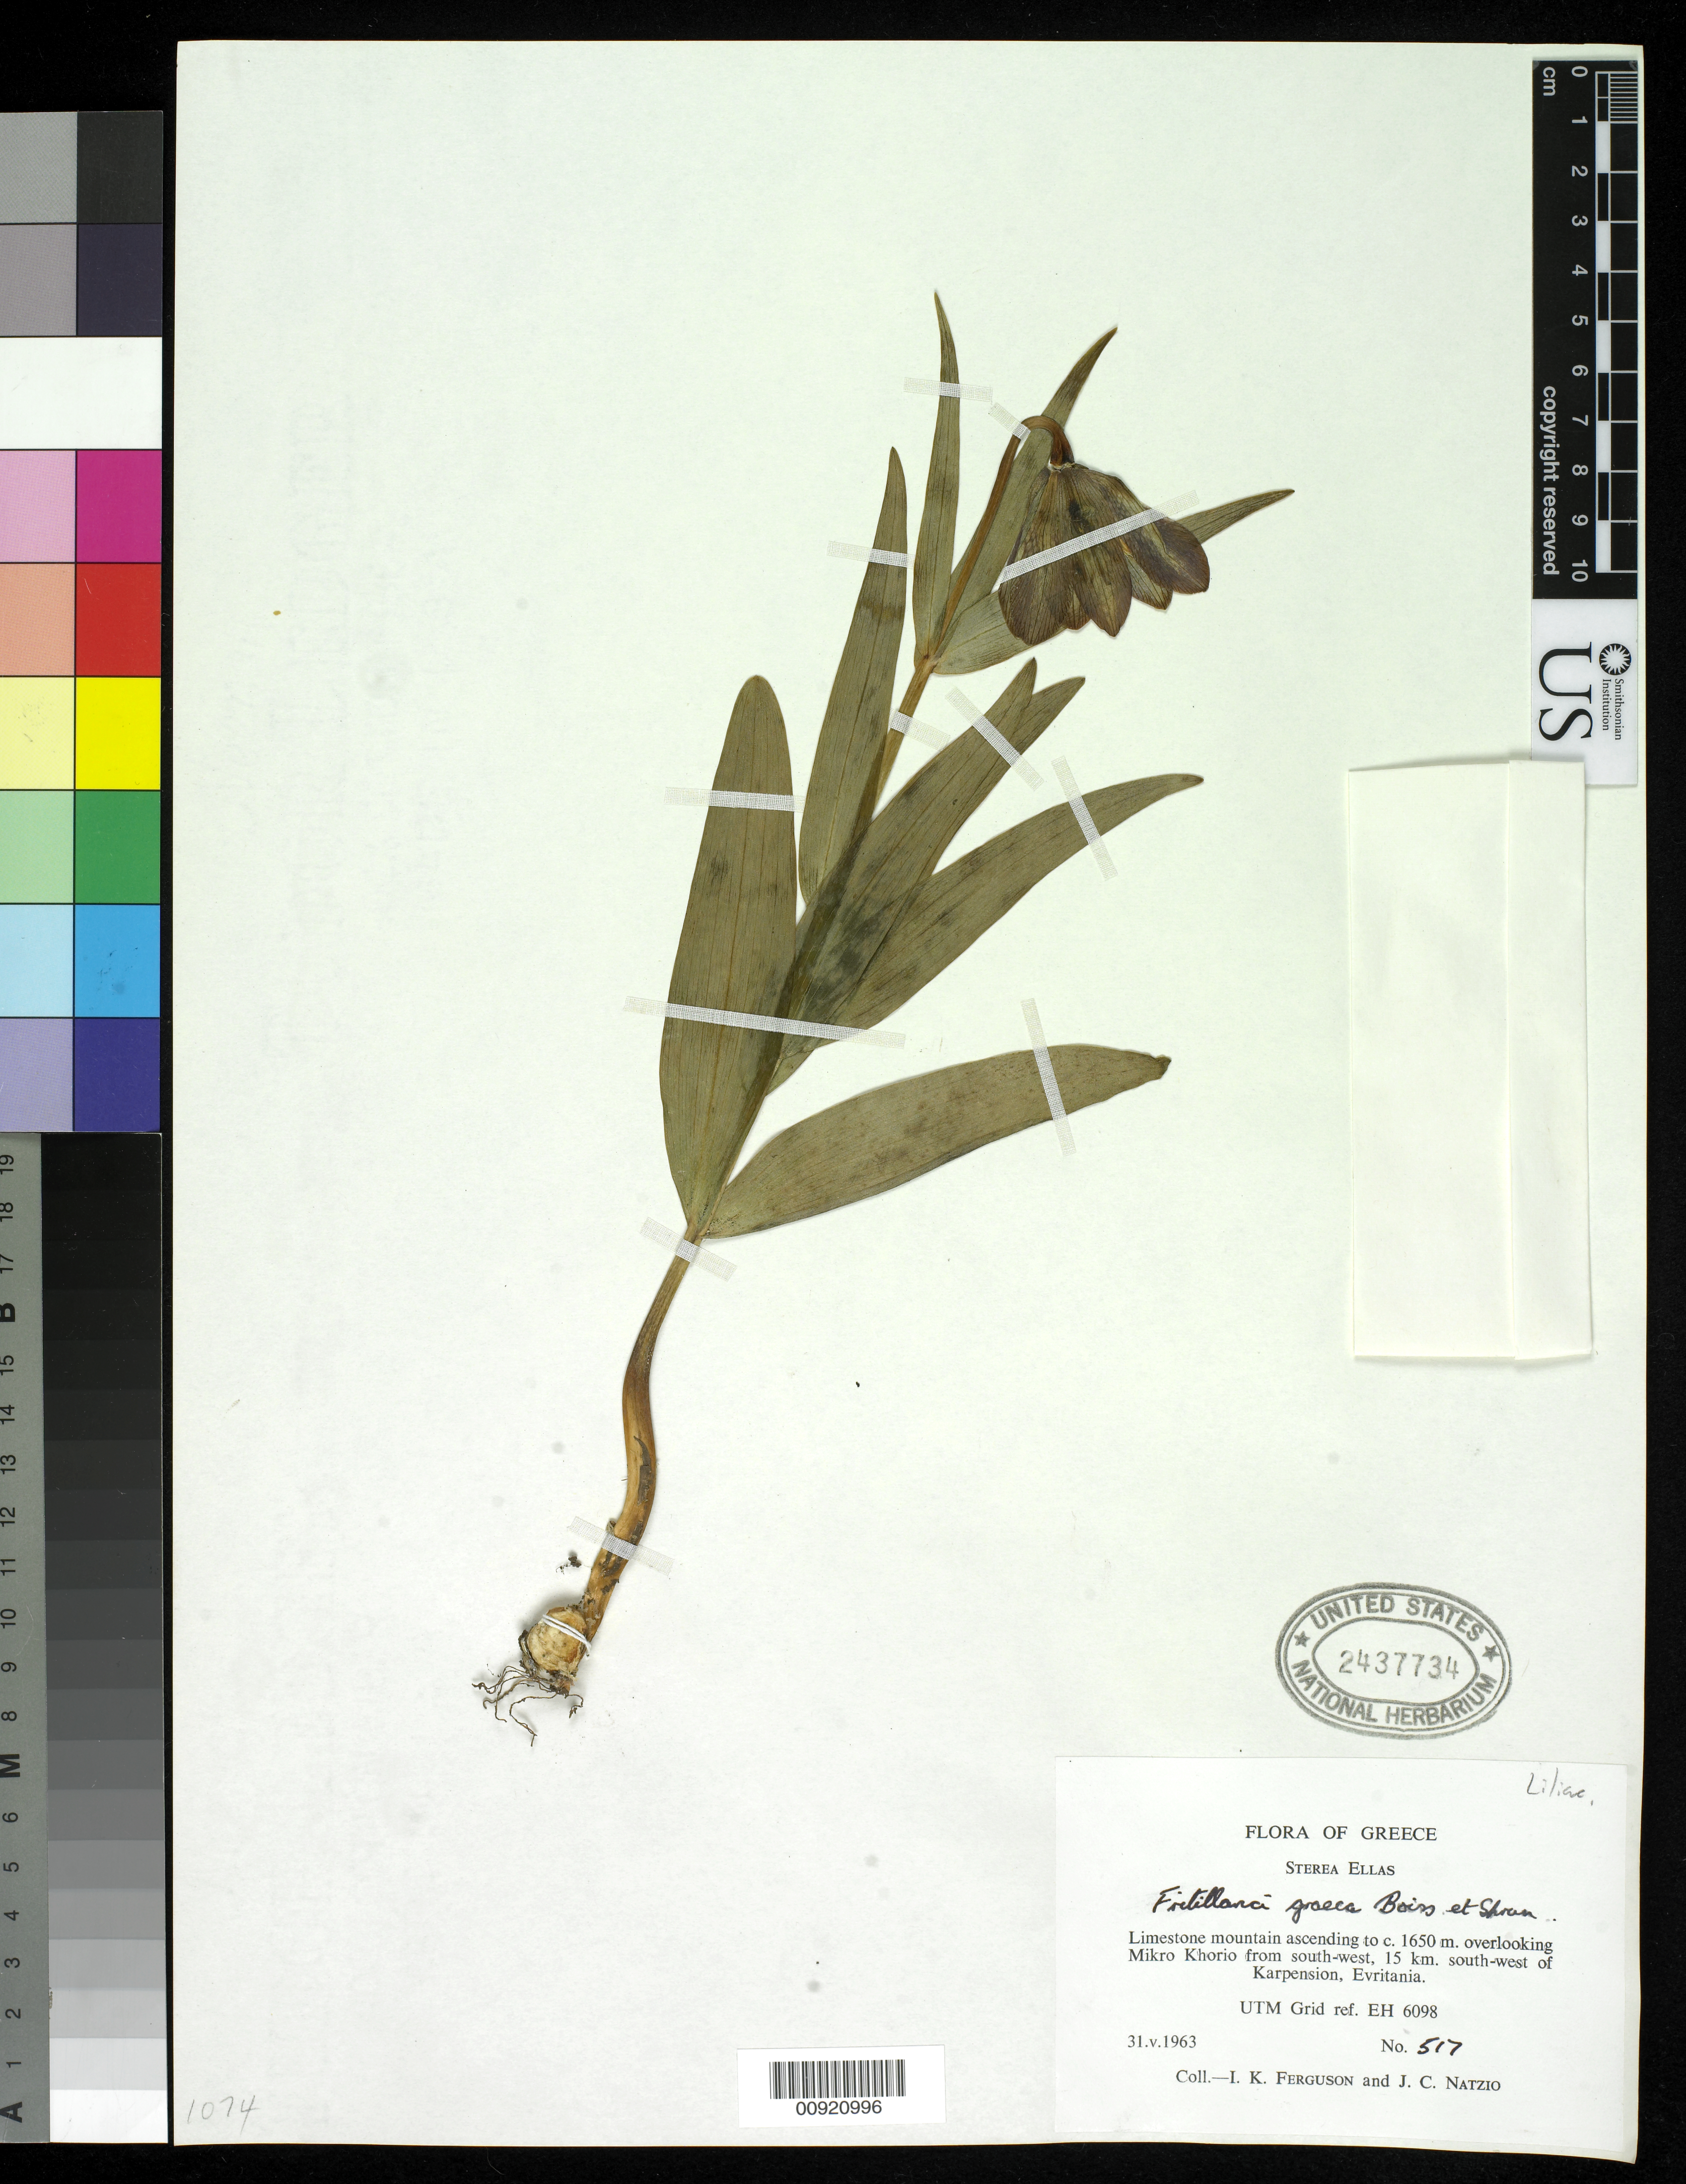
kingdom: Plantae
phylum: Tracheophyta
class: Liliopsida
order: Liliales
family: Liliaceae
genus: Fritillaria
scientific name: Fritillaria graeca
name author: Boiss. & Spruner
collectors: I. K. Ferguson & J. Natzio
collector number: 517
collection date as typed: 31 May 1963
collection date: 1963-05-31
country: Greece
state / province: Central Greece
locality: Overlooking Mikro Khorio from south-west, 15 km. south-west of Karpension, Evritania.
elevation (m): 1650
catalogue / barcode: US 2437734